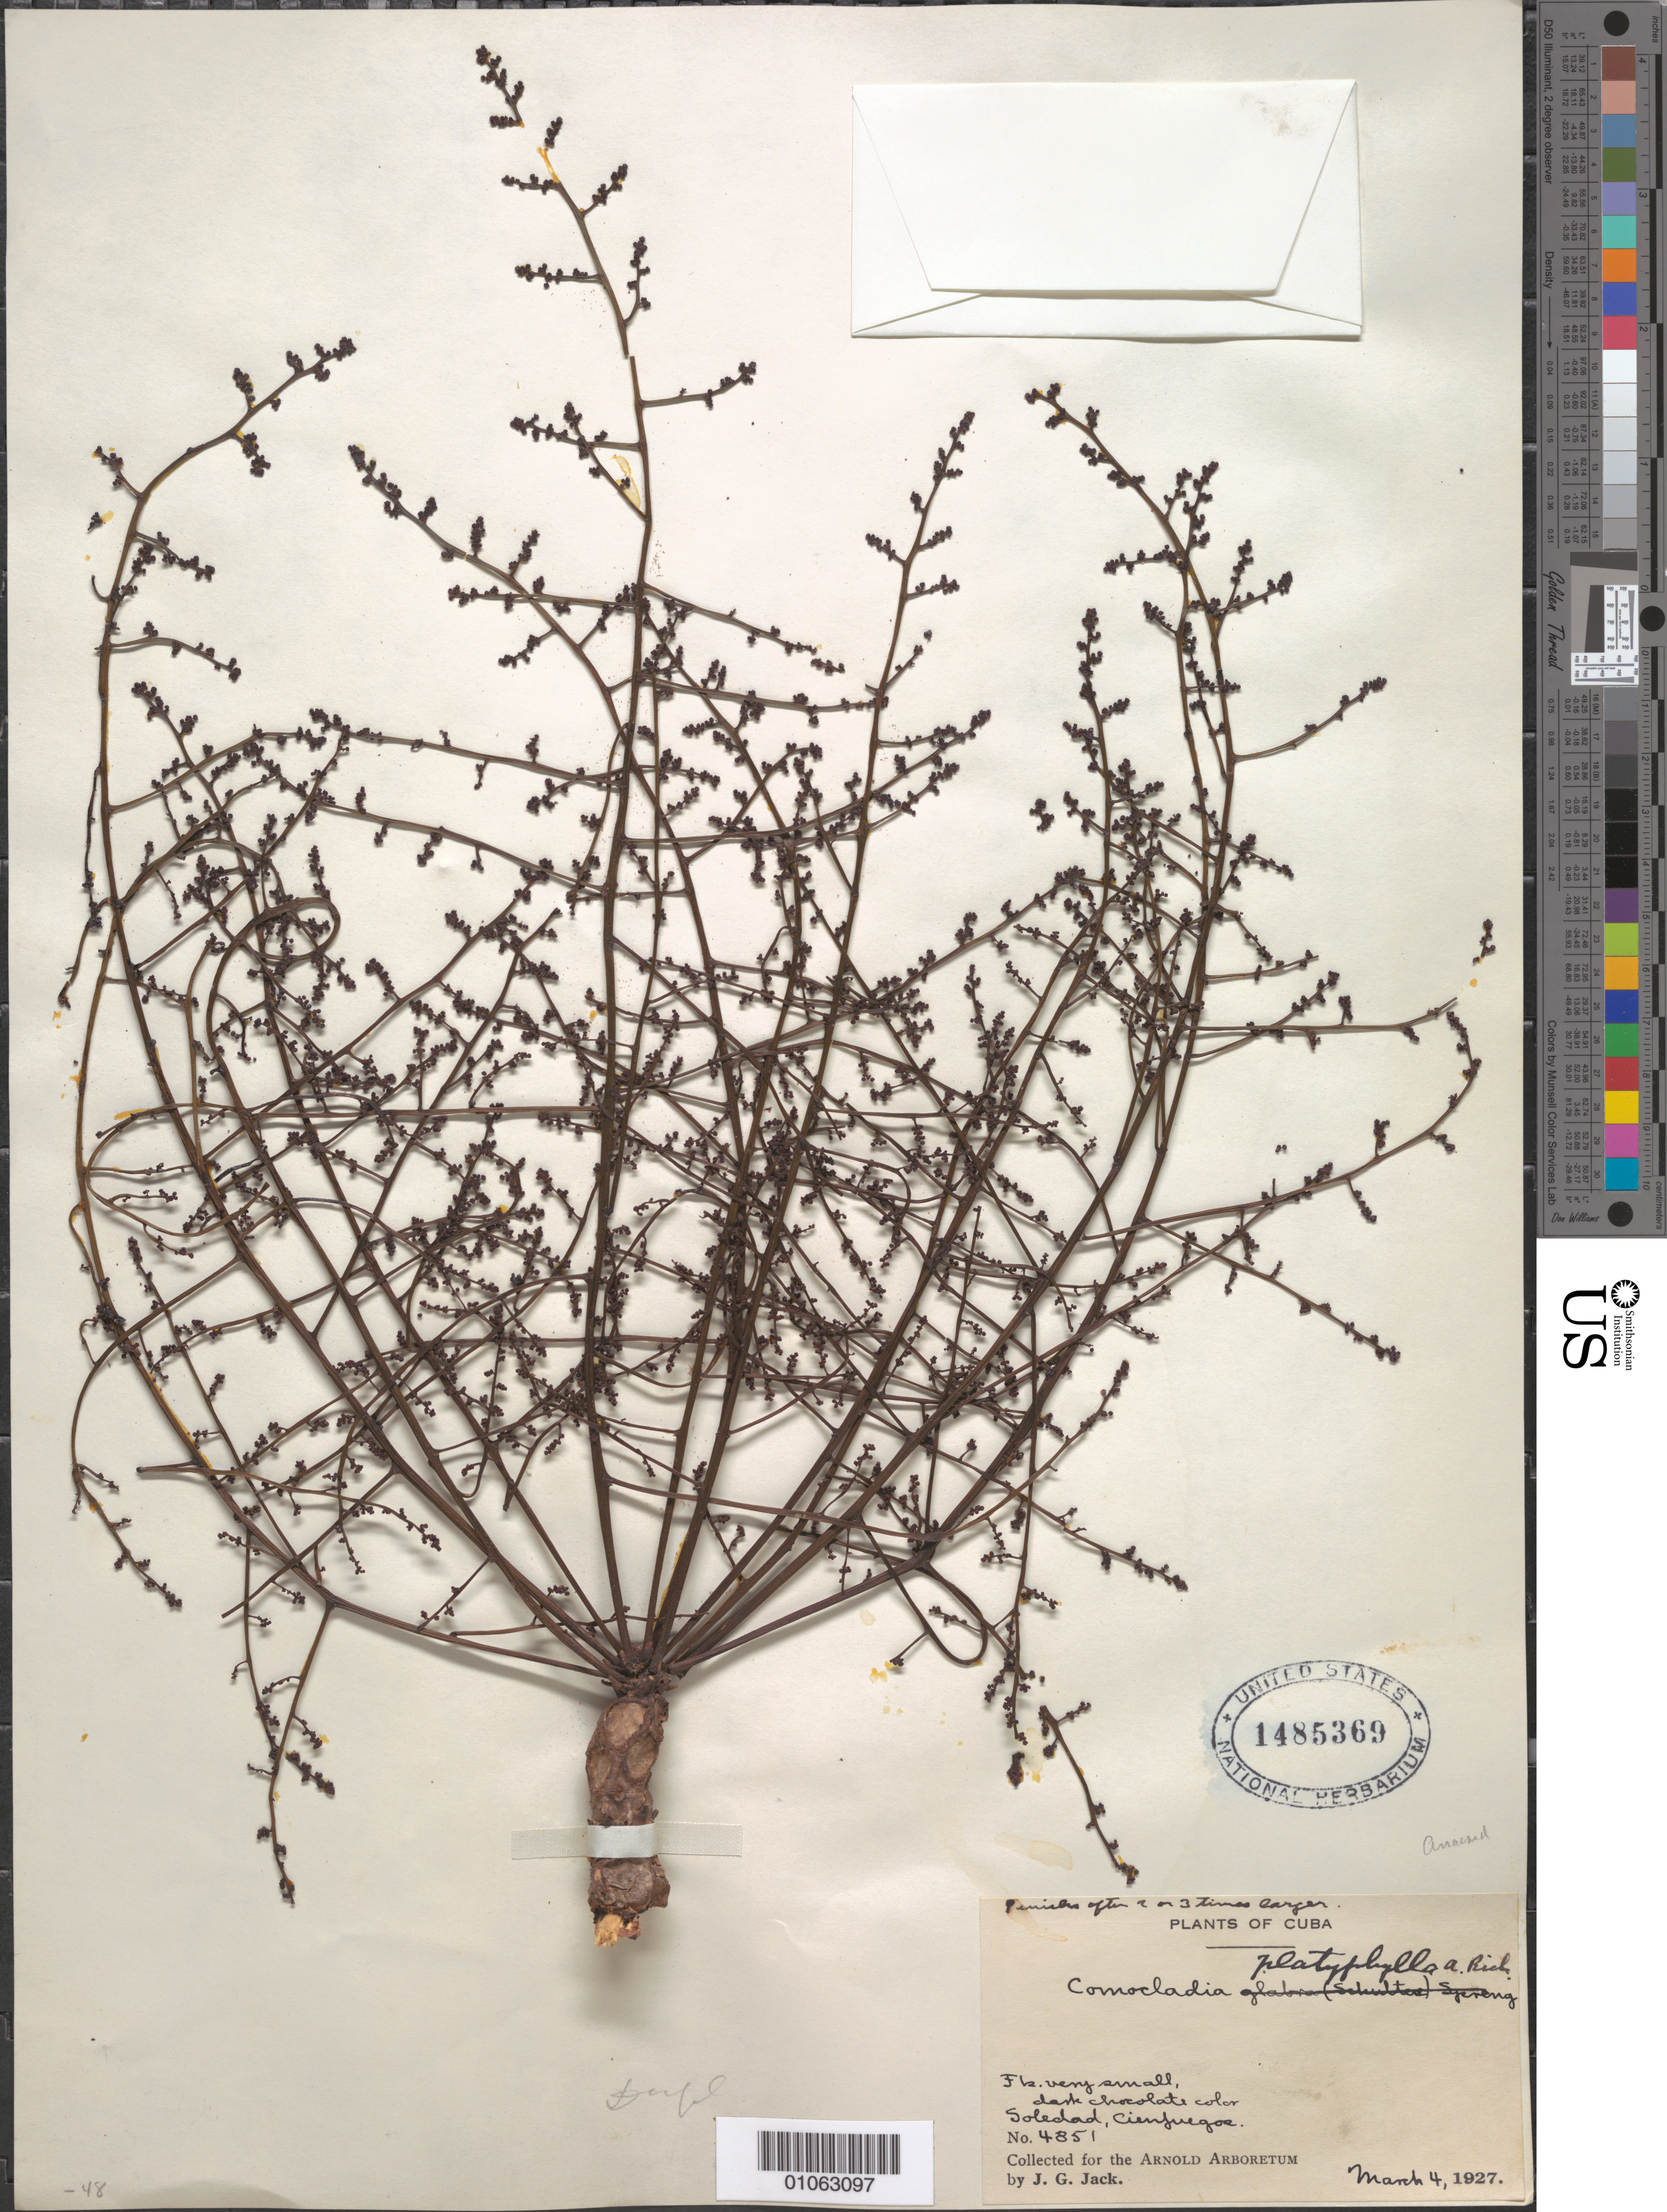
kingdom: Plantae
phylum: Tracheophyta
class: Magnoliopsida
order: Sapindales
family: Anacardiaceae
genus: Comocladia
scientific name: Comocladia platyphylla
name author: A. Rich. ex Griseb.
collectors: J. G. Jack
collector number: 4851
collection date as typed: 04 Mar 1927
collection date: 1927-03-04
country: Cuba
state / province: Cienfuegos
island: Cuba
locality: Soledad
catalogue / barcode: US 1485369